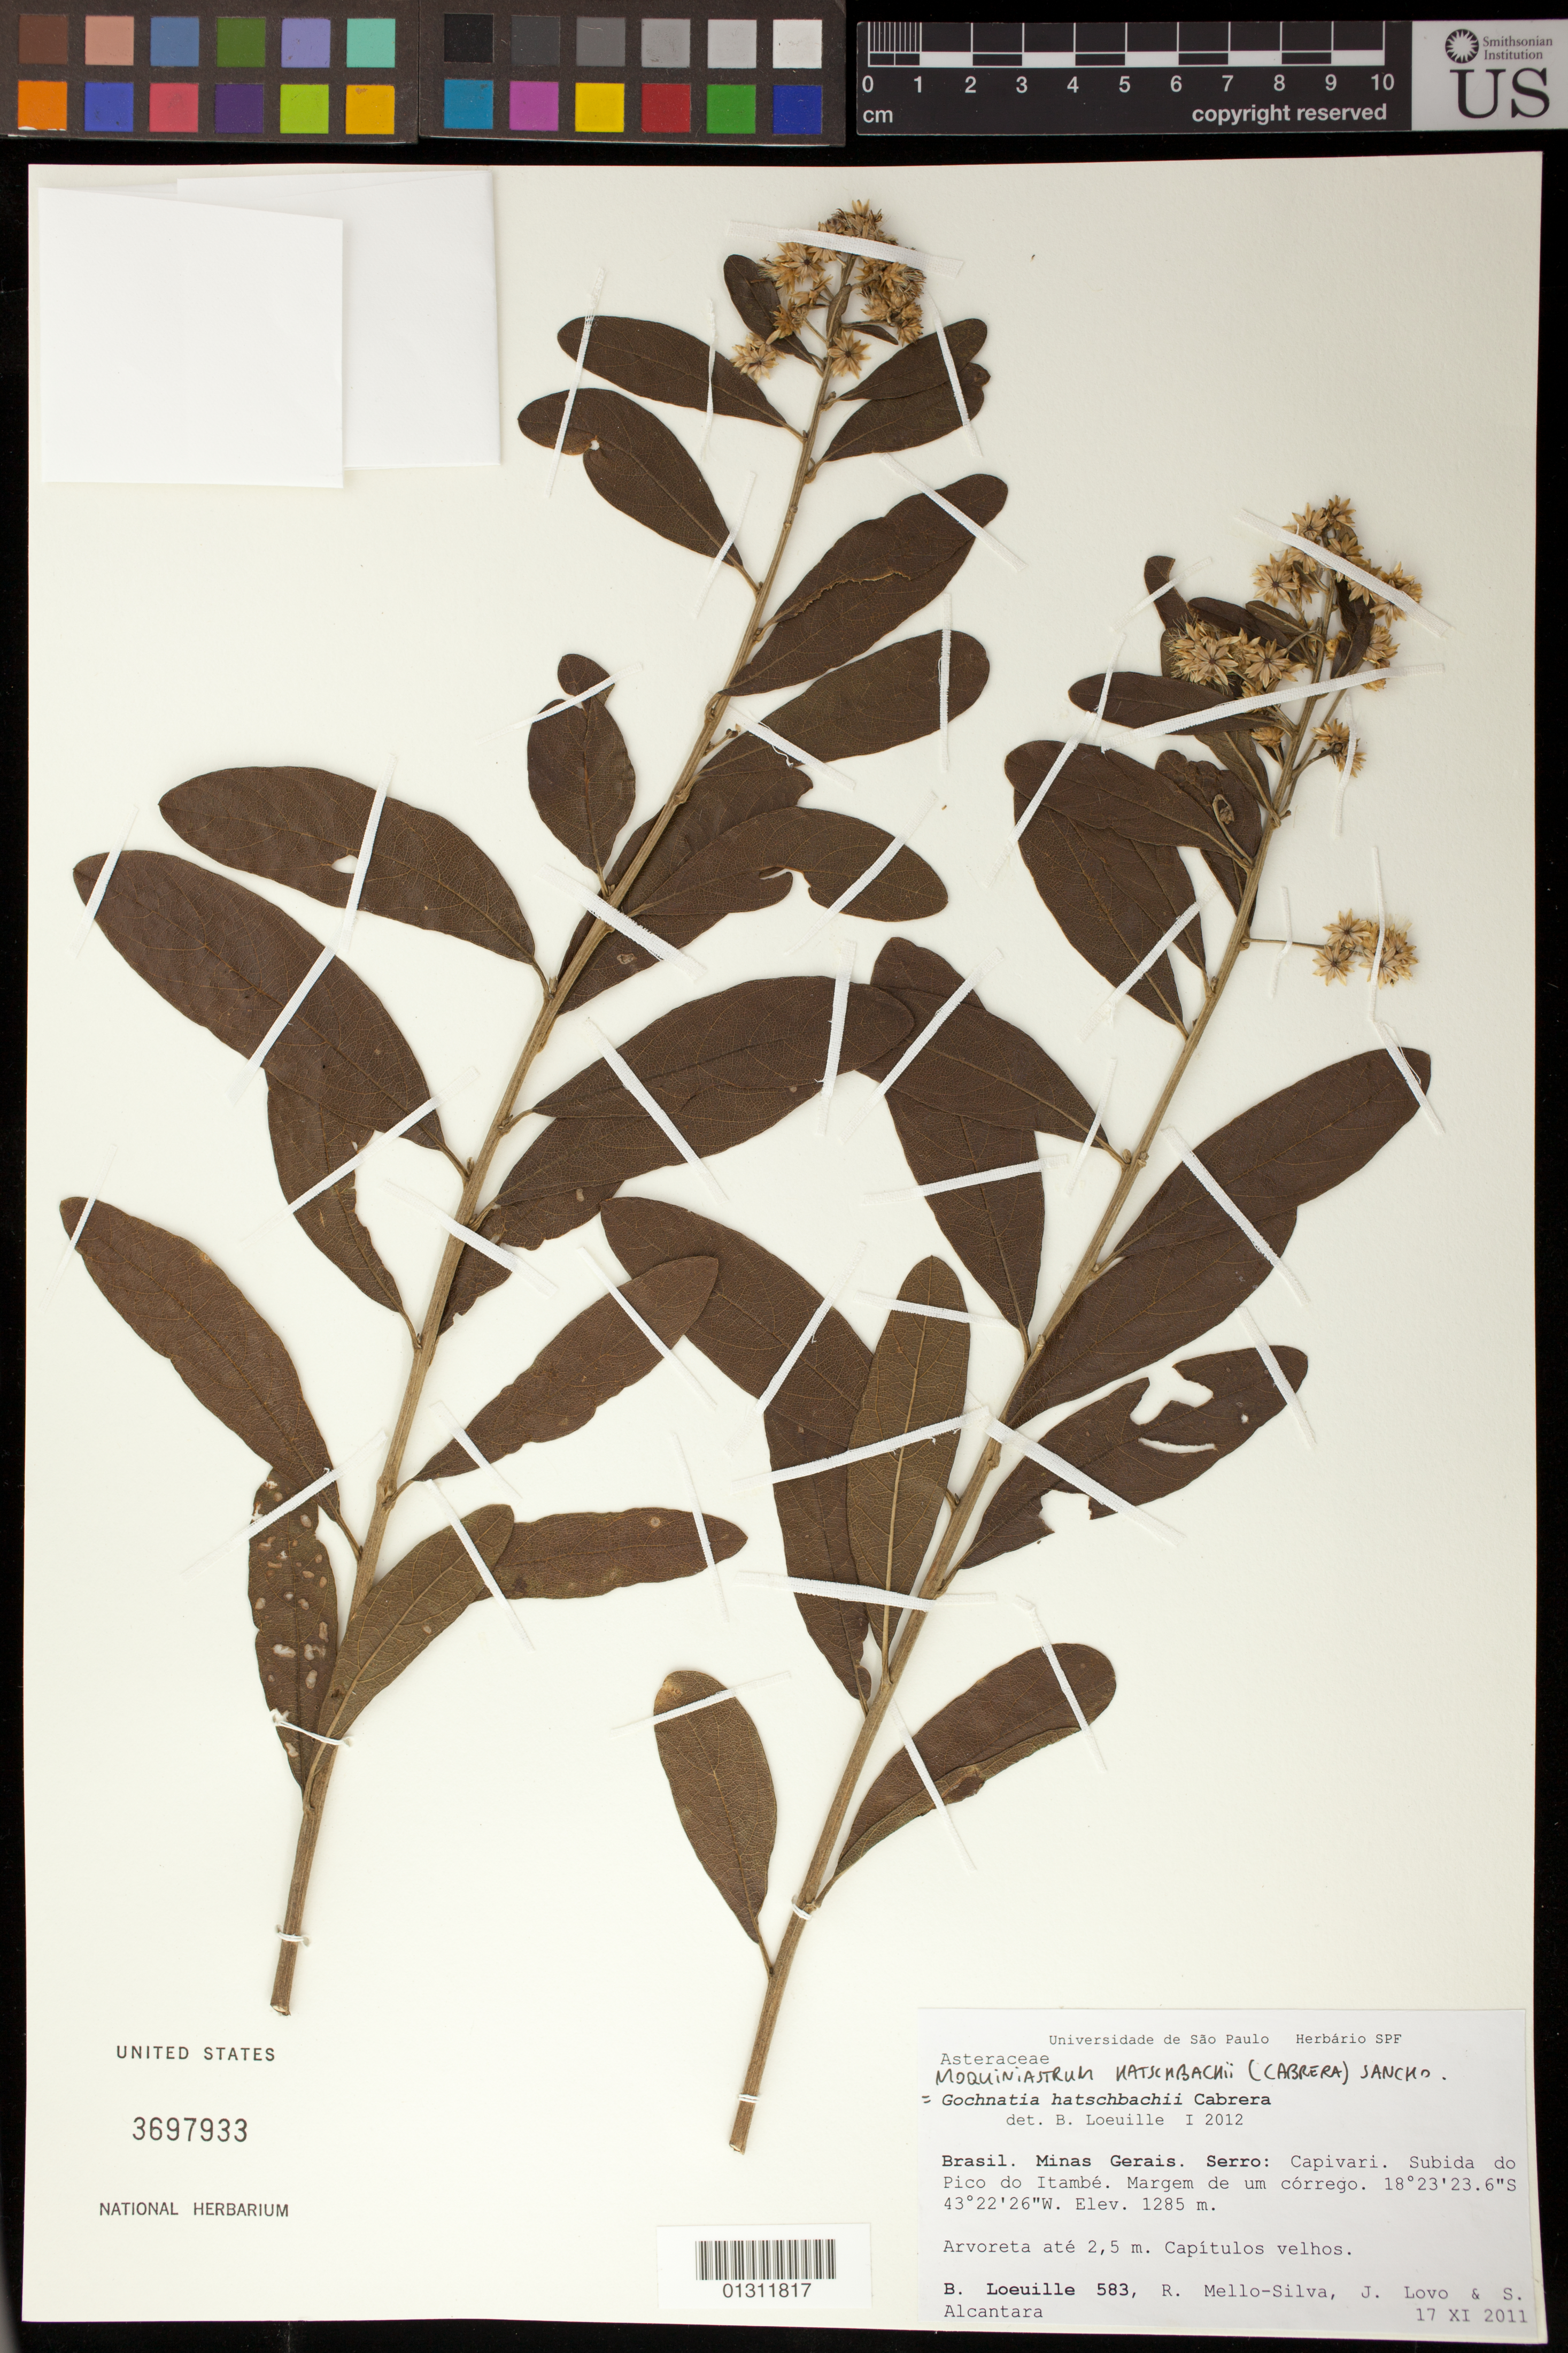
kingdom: Plantae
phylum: Tracheophyta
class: Magnoliopsida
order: Asterales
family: Asteraceae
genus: Moquiniastrum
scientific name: Moquiniastrum hatschbachii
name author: (Cabrera) G. Sancho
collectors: B. Loeuille, R. Mello-Silva, J. Lovo & S. Alcantara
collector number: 583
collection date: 2011-11-17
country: Brazil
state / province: Minas Gerais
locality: Serro: Capivari. Subida do Pico do Itambe.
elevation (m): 1285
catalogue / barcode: US 3697933